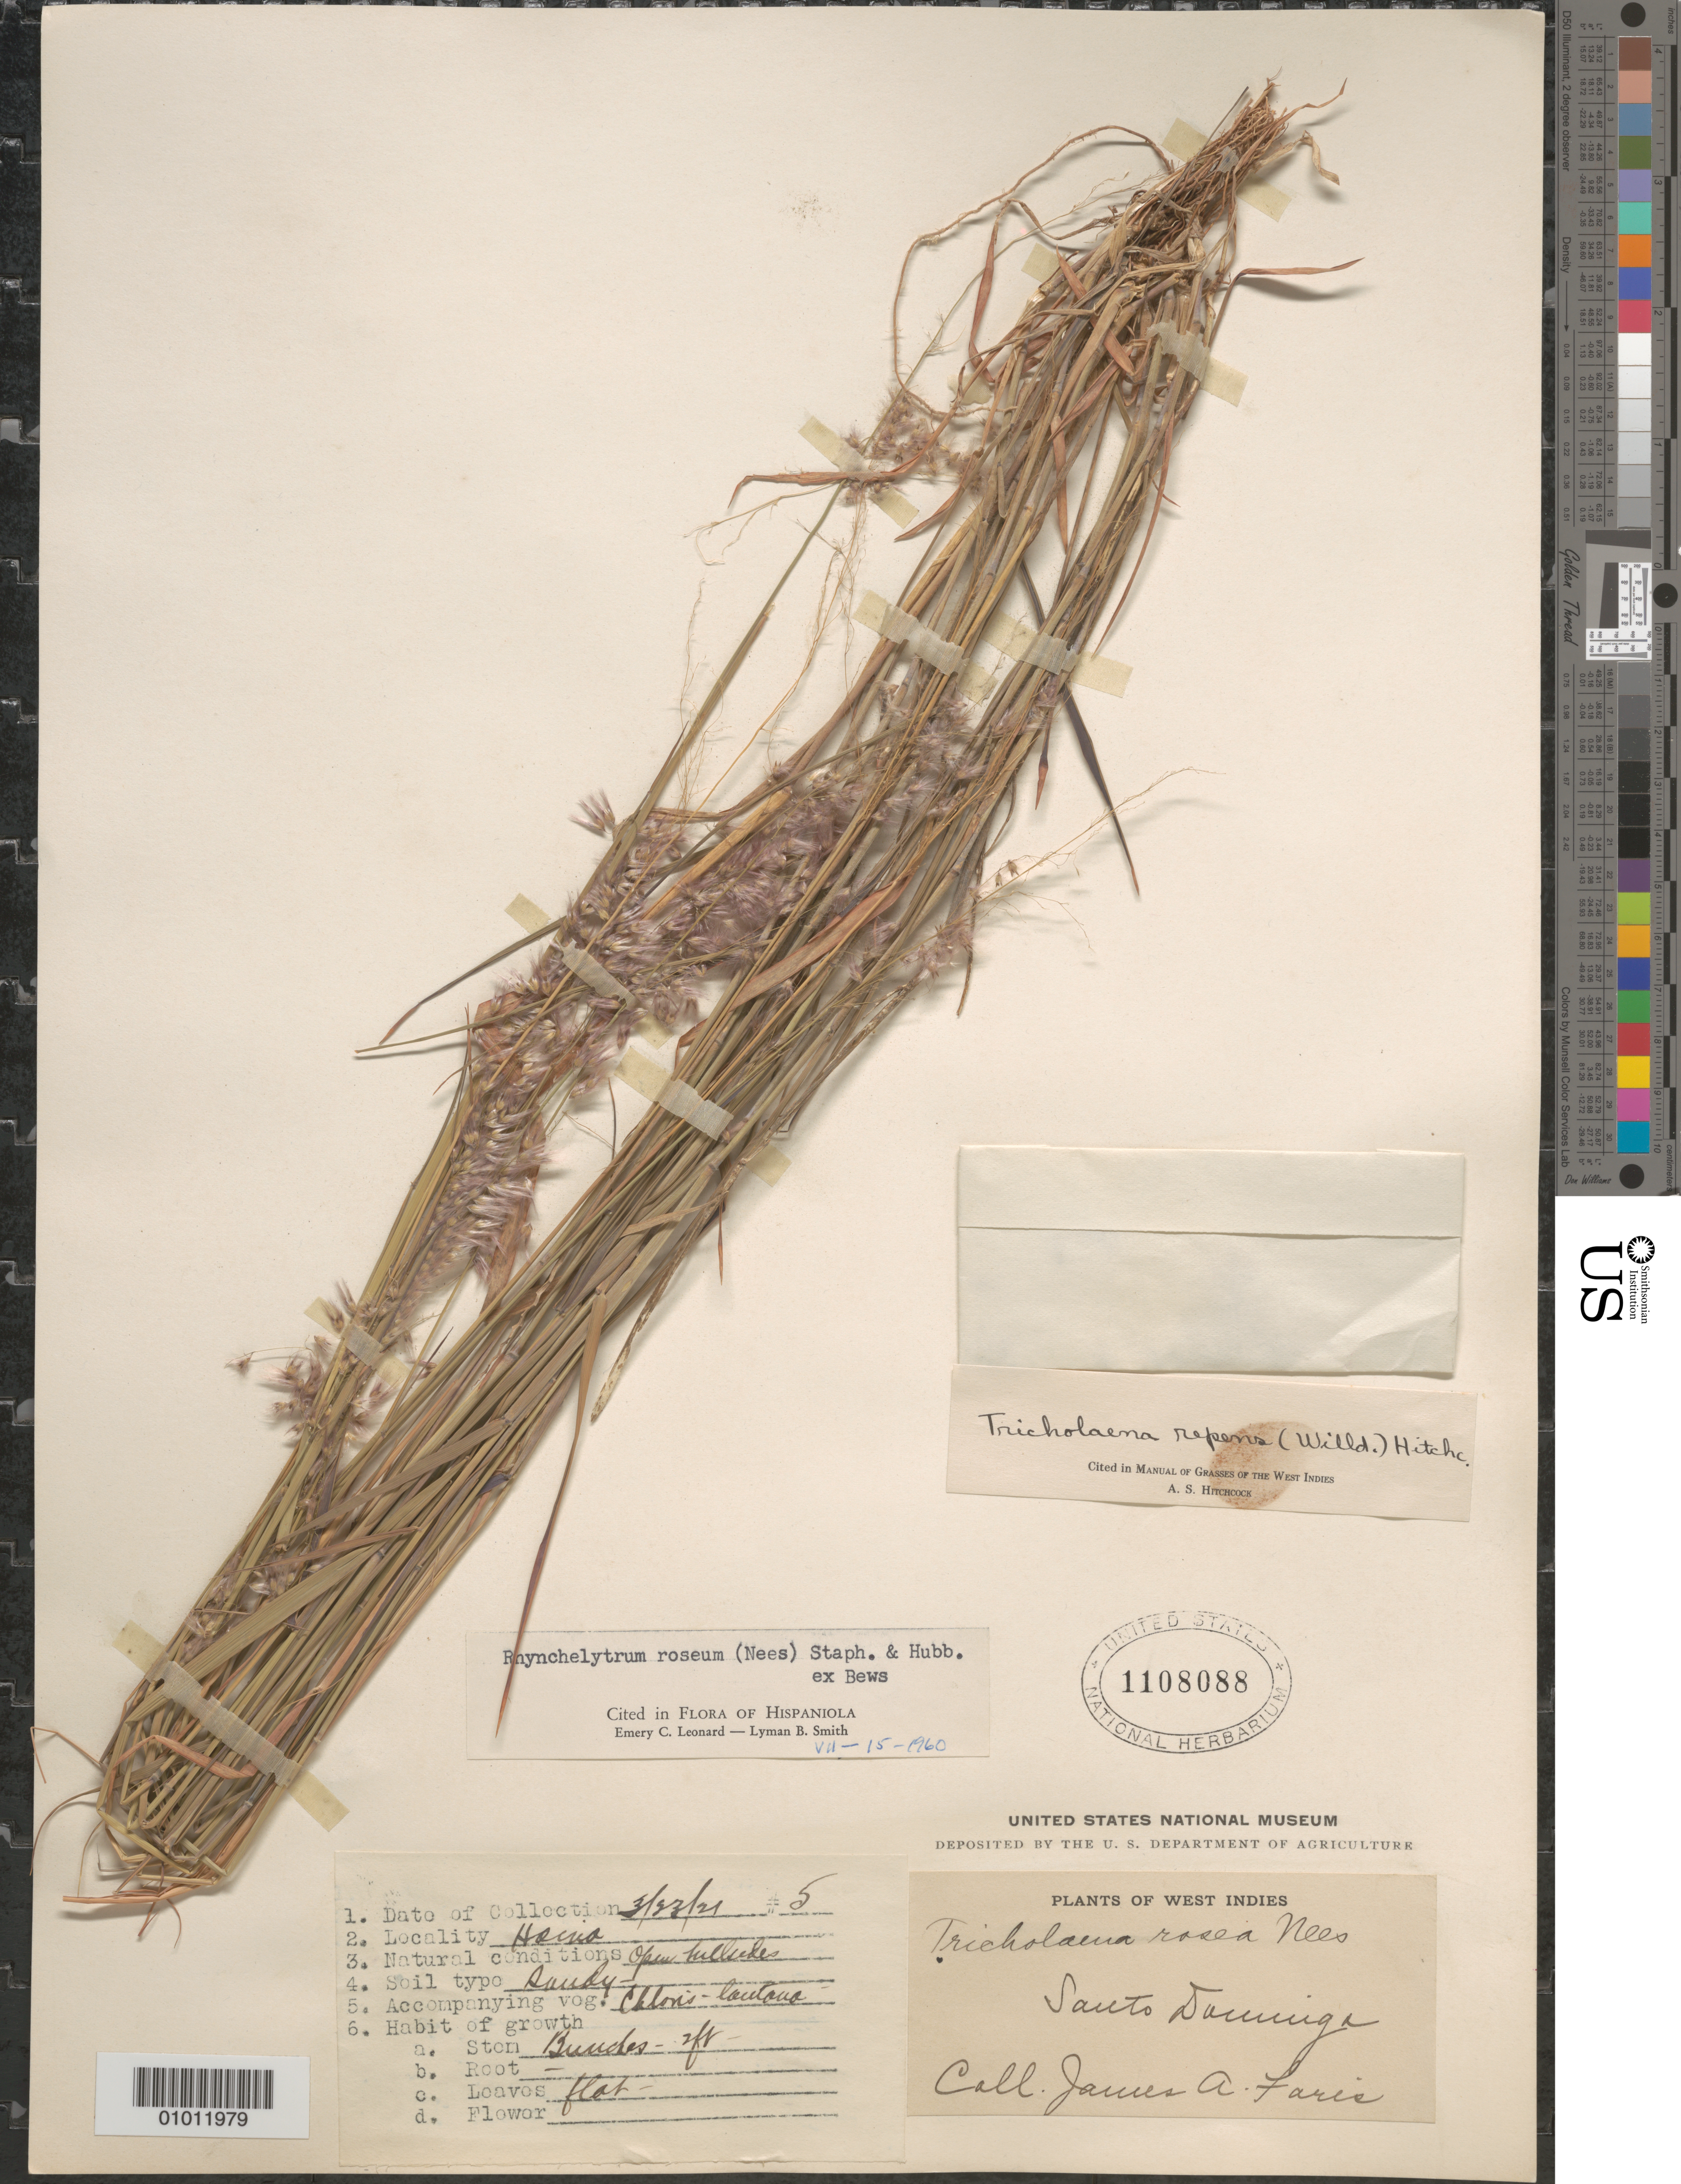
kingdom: Plantae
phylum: Tracheophyta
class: Liliopsida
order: Poales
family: Poaceae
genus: Rhynchelytrum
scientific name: Rhynchelytrum roseum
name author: (Nees) Stapf & C.E. Hubb.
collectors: J. Faris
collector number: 5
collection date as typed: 23 Mar 1921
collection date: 1921-03-23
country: Dominican Republic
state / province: San Cristóbal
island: Hispaniola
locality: Haina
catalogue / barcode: US 1108088